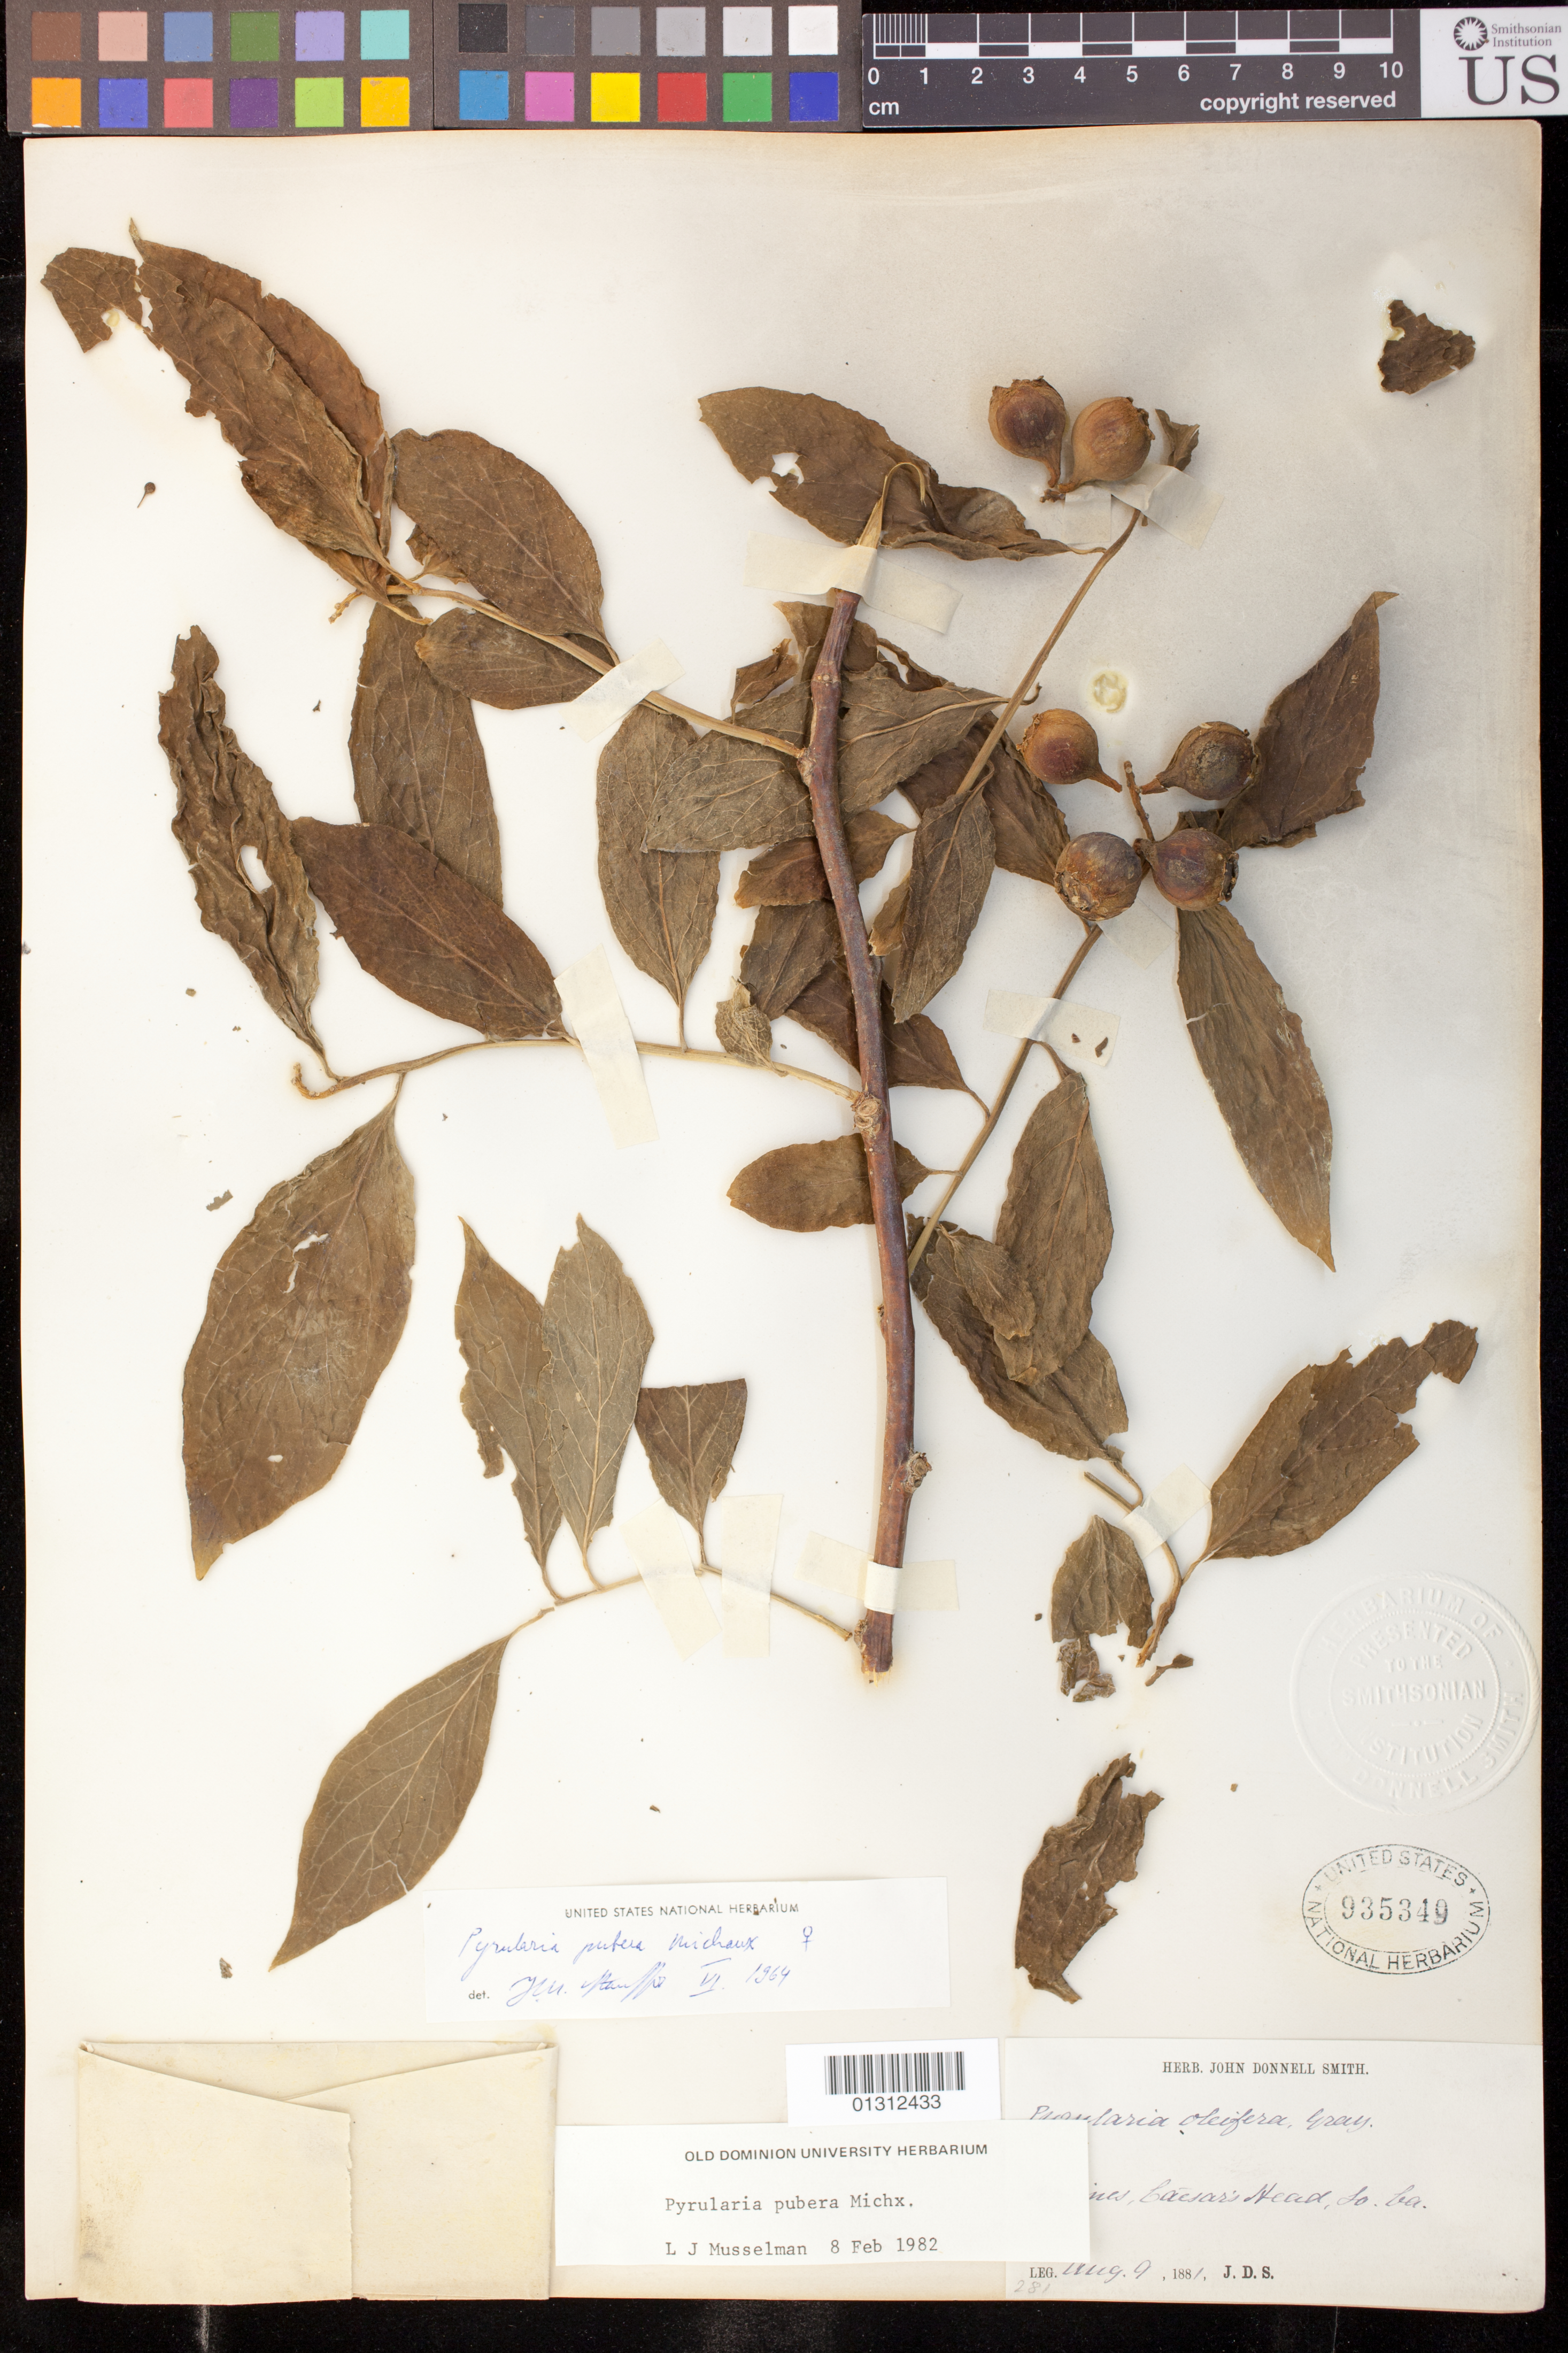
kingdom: Plantae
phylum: Tracheophyta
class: Magnoliopsida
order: Santalales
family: Cervantesiaceae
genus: Pyrularia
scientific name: Pyrularia pubera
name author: Michx.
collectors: J. Donnell Smith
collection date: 1881-08-09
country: United States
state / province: South Carolina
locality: Caesars Head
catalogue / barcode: US 935349